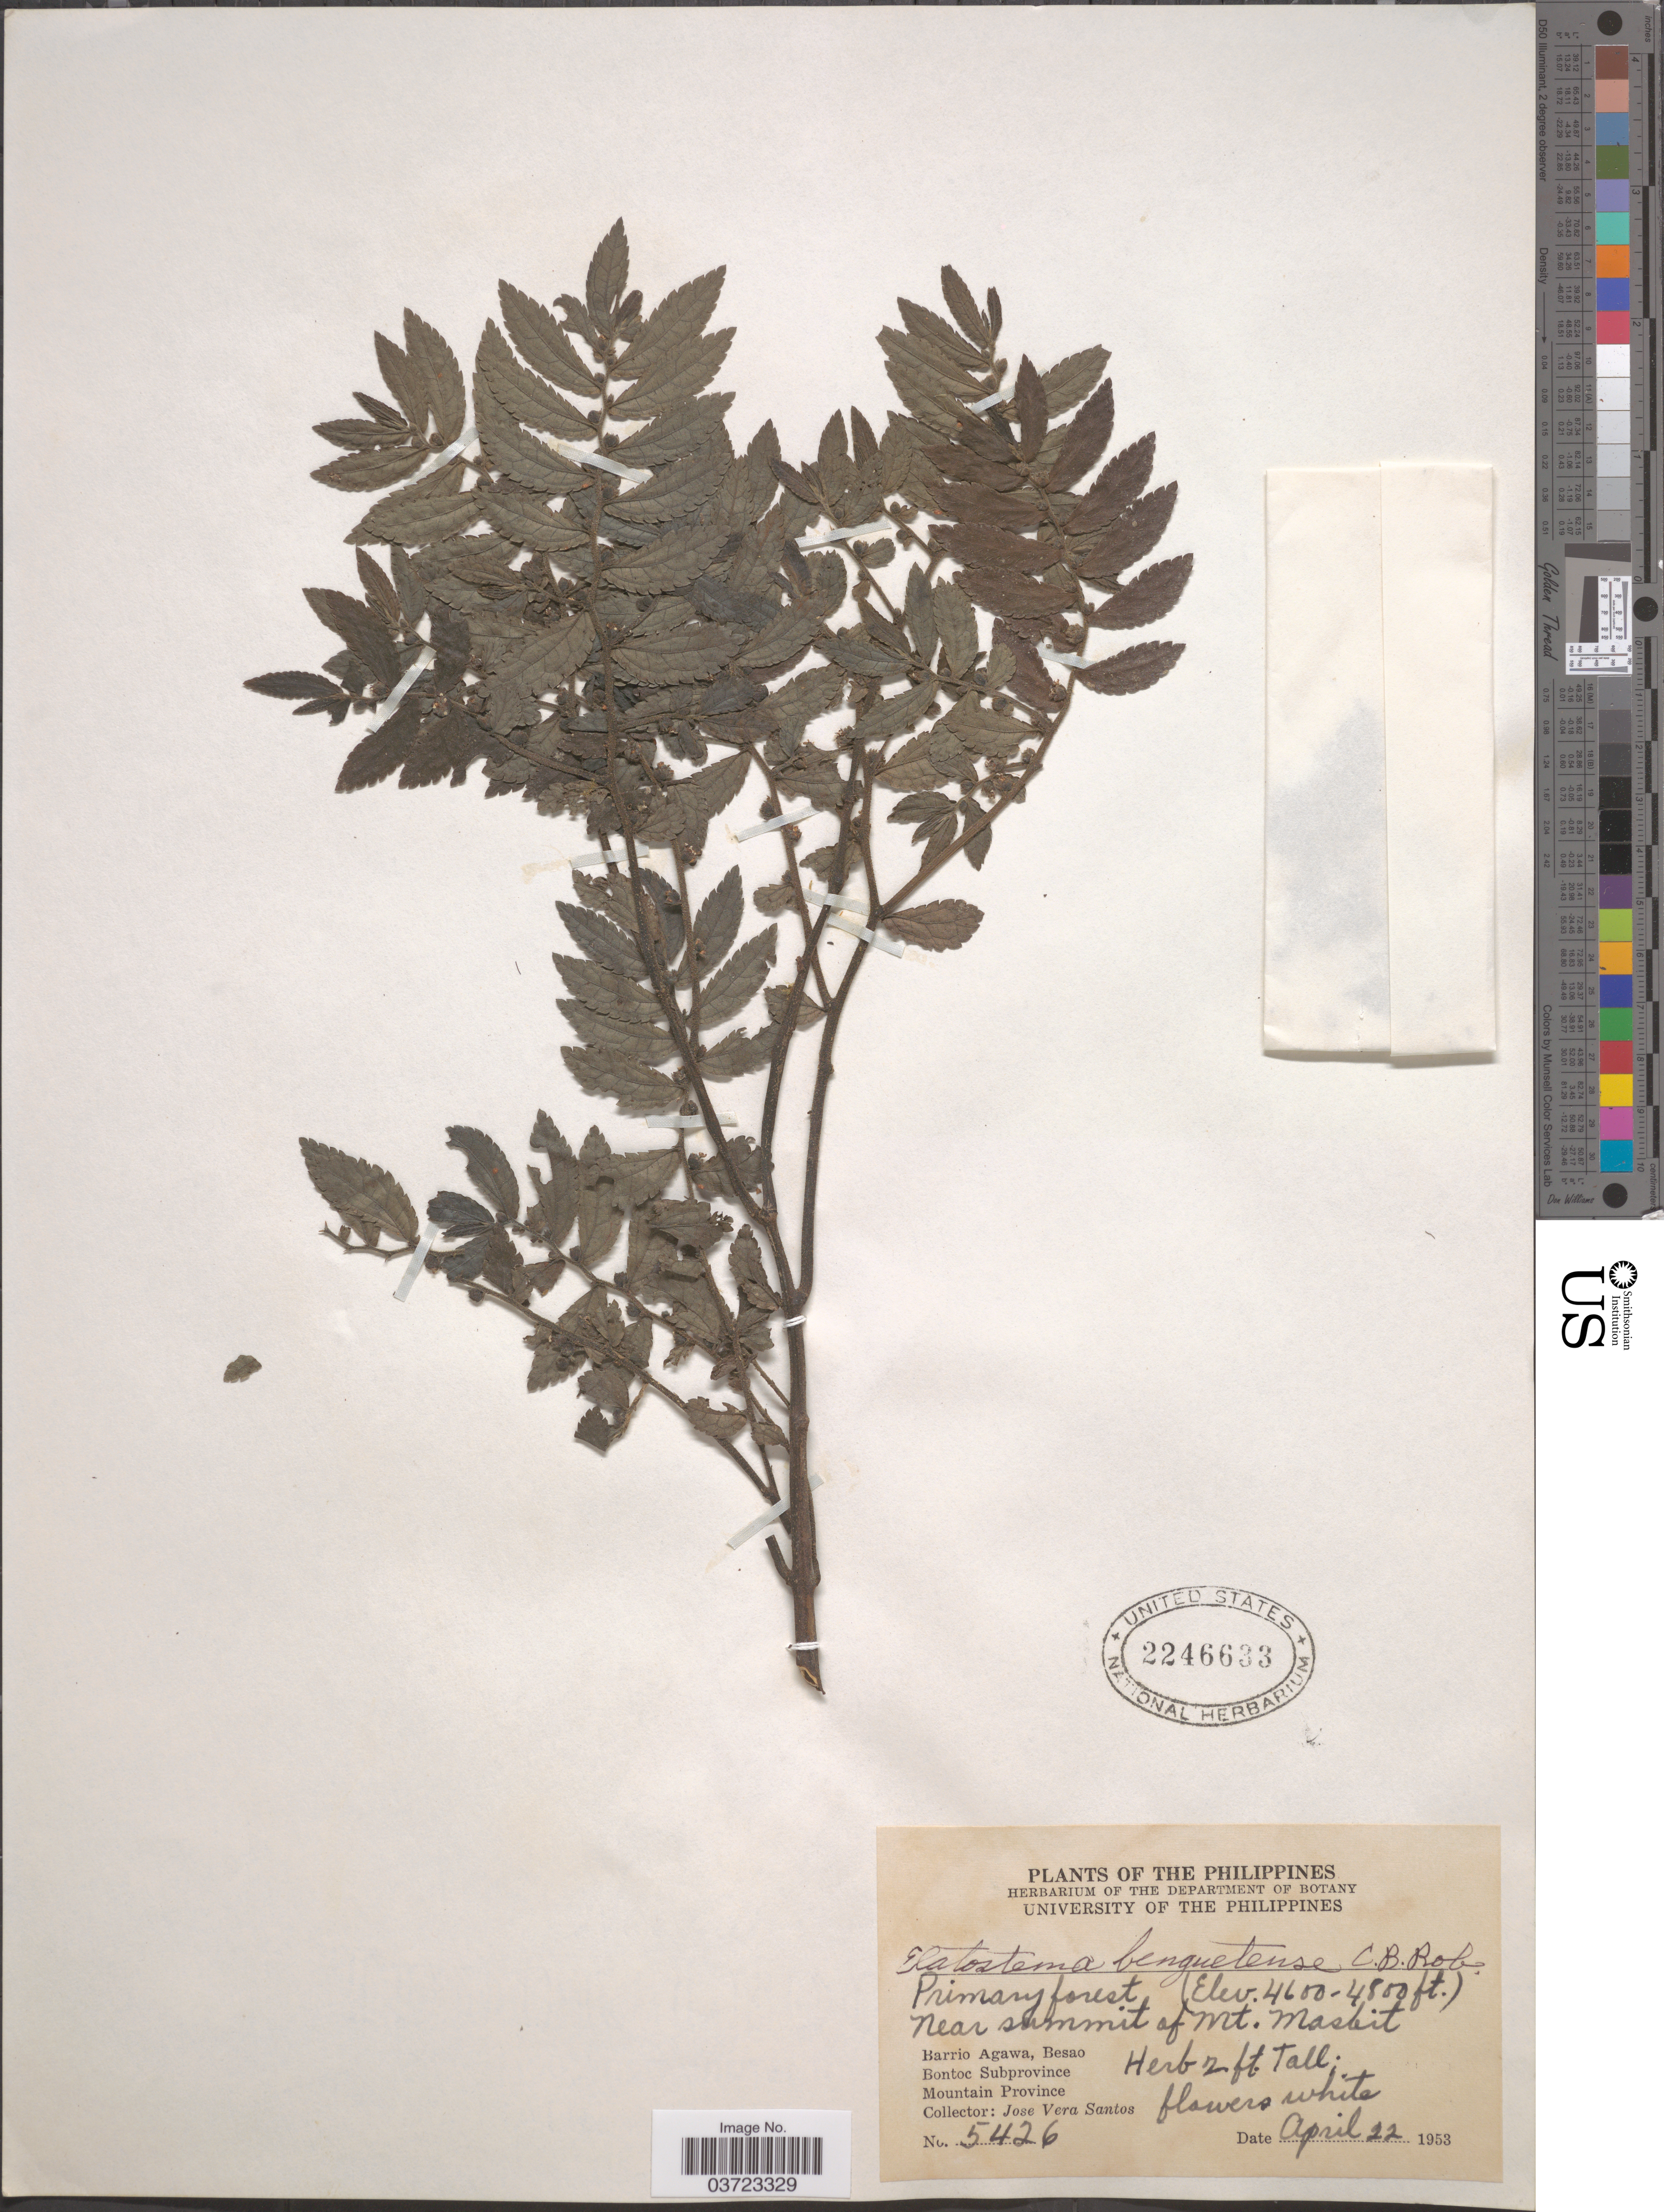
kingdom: Plantae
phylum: Tracheophyta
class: Magnoliopsida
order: Rosales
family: Urticaceae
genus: Elatostema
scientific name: Elatostema benguetense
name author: C.B. Rob.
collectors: J. Santos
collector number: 5426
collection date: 1953-04-22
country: Philippines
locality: Near summit of Mt. Masbit. Barrio Agawa, Besao. Bontoc Subprovince. Mountain Province.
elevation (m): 1402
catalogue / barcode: US 2246633